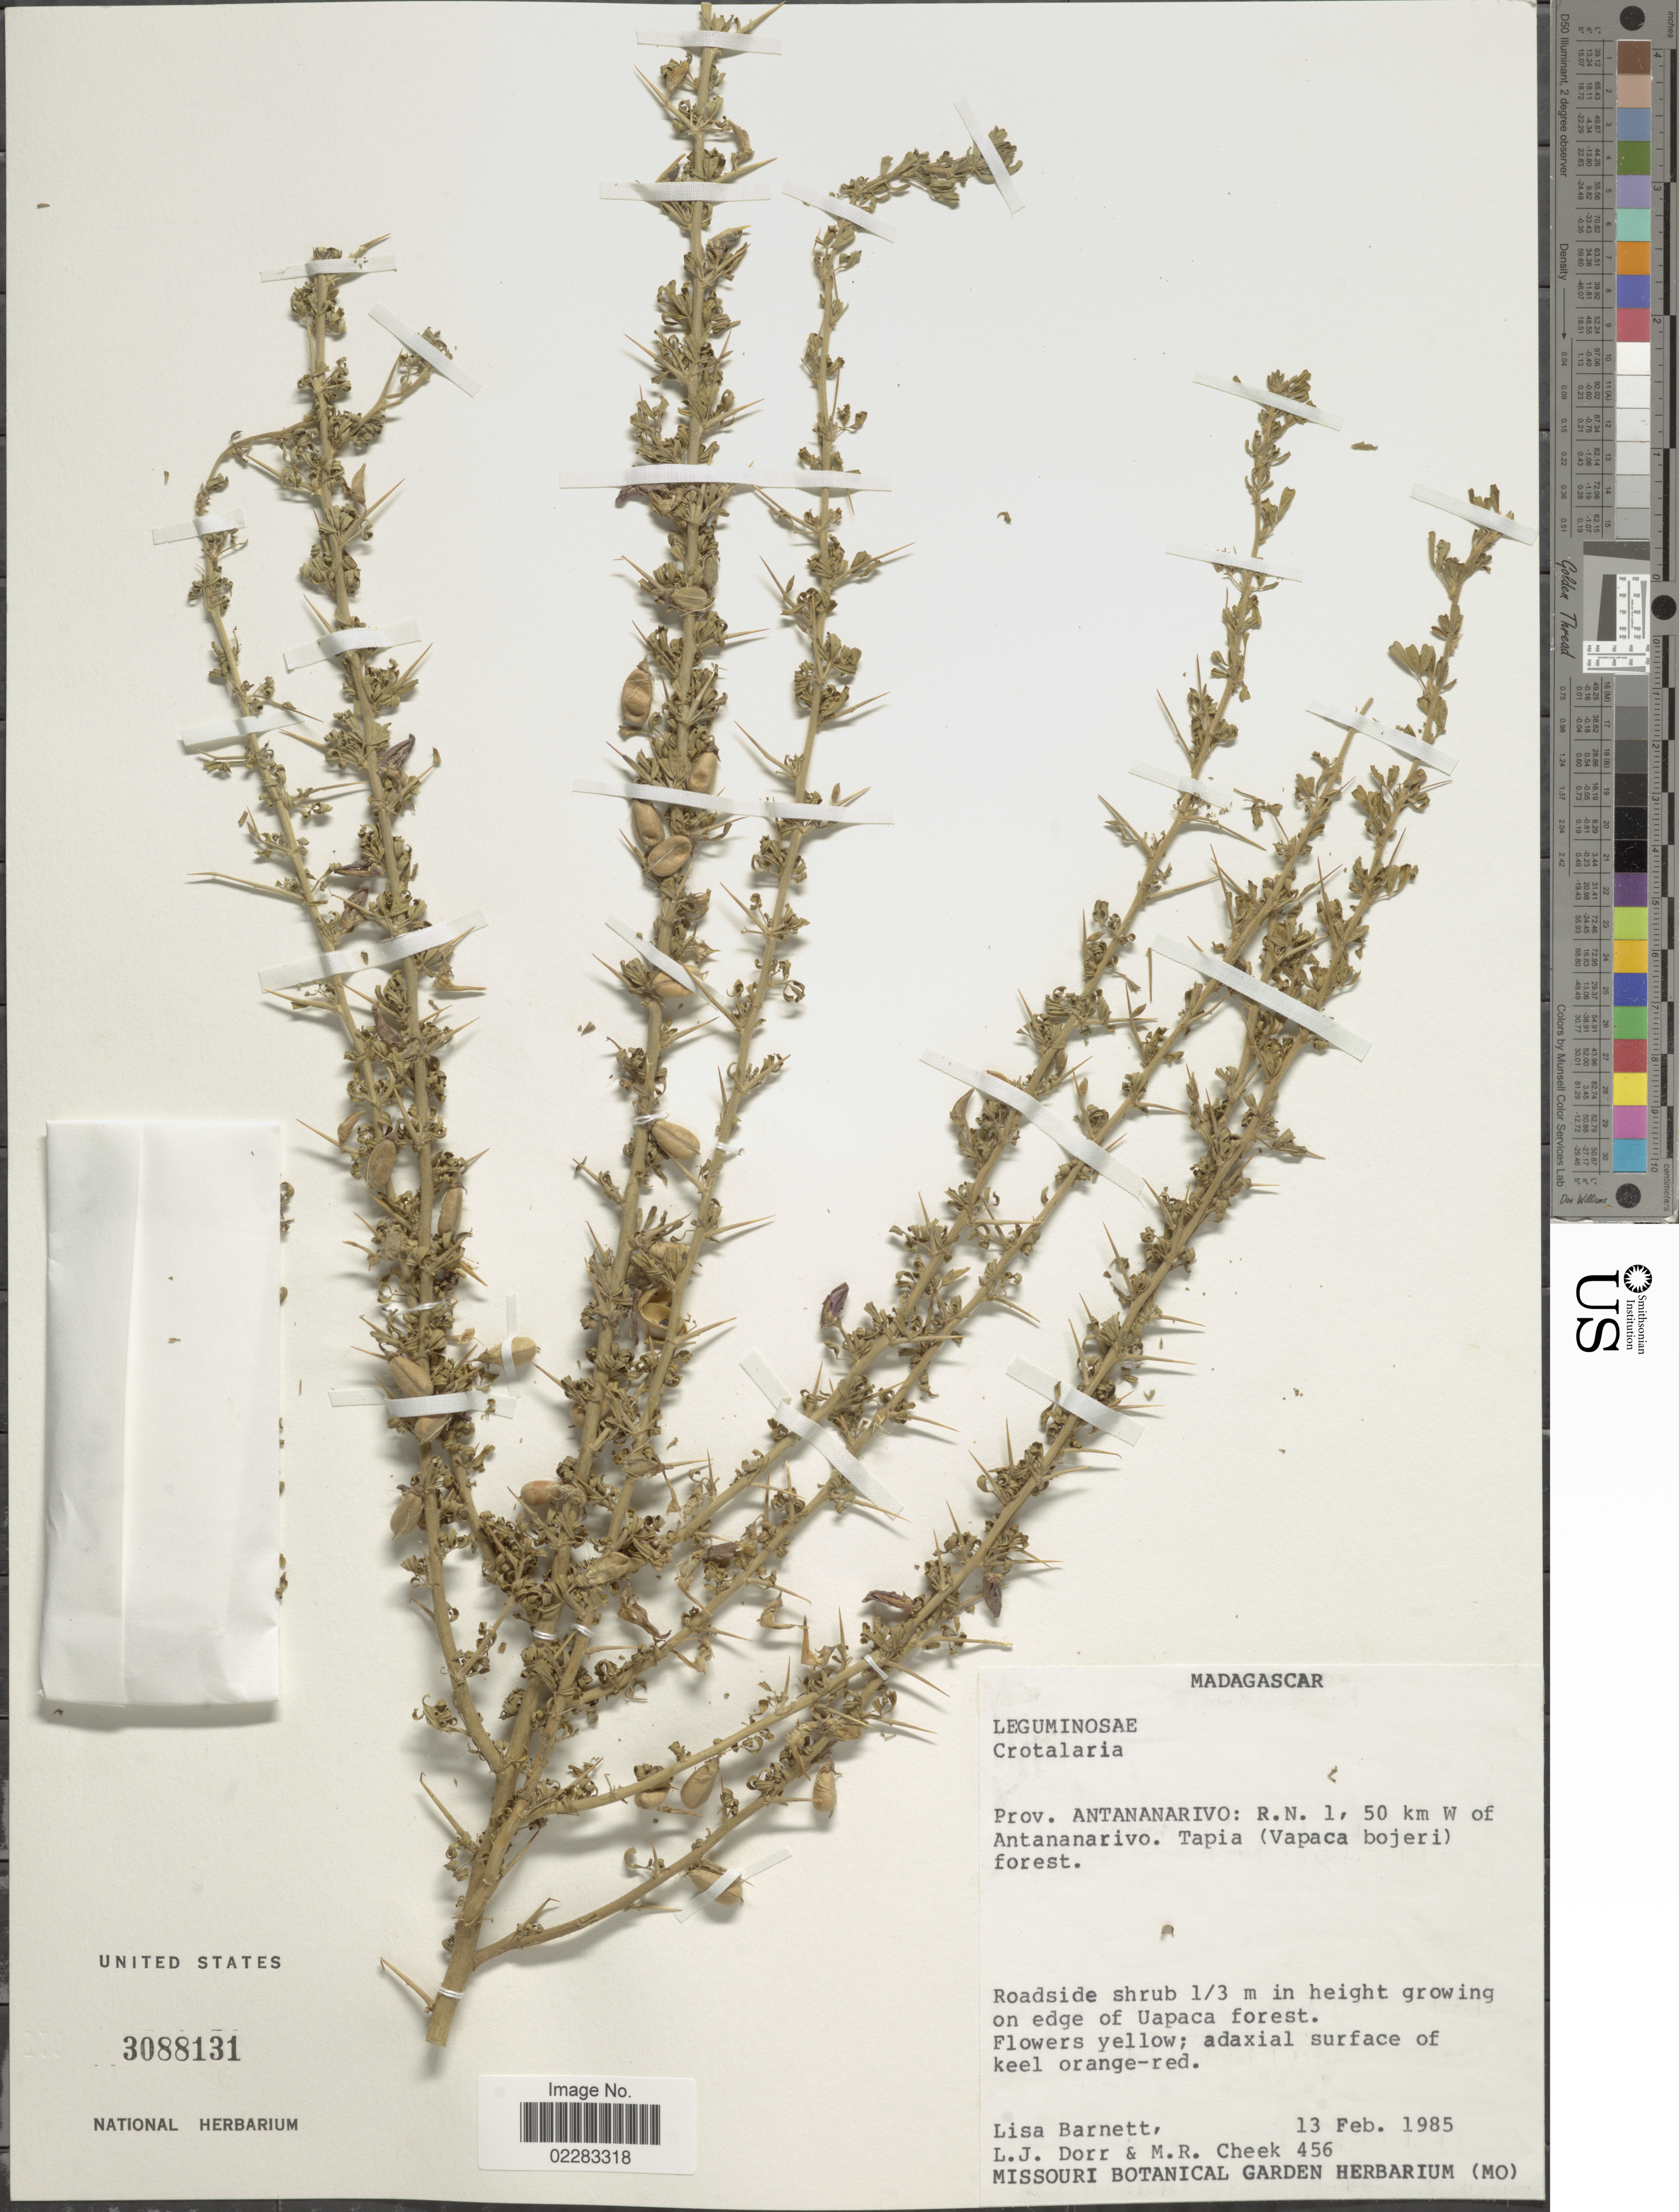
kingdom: Plantae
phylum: Tracheophyta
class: Magnoliopsida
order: Fabales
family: Fabaceae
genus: Crotalaria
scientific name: Crotalaria sp.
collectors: L. C. Barnett, L. J. Dorr & M. Cheek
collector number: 456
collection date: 1985-02-13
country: Madagascar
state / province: Itasy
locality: R. N. 1, 50 km W of Antananrivo. Tapia (Vapaca bojeri) forest, Roadside shrub 1/3 m in height growing on edge of Uapaca forest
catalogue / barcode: US 3088131